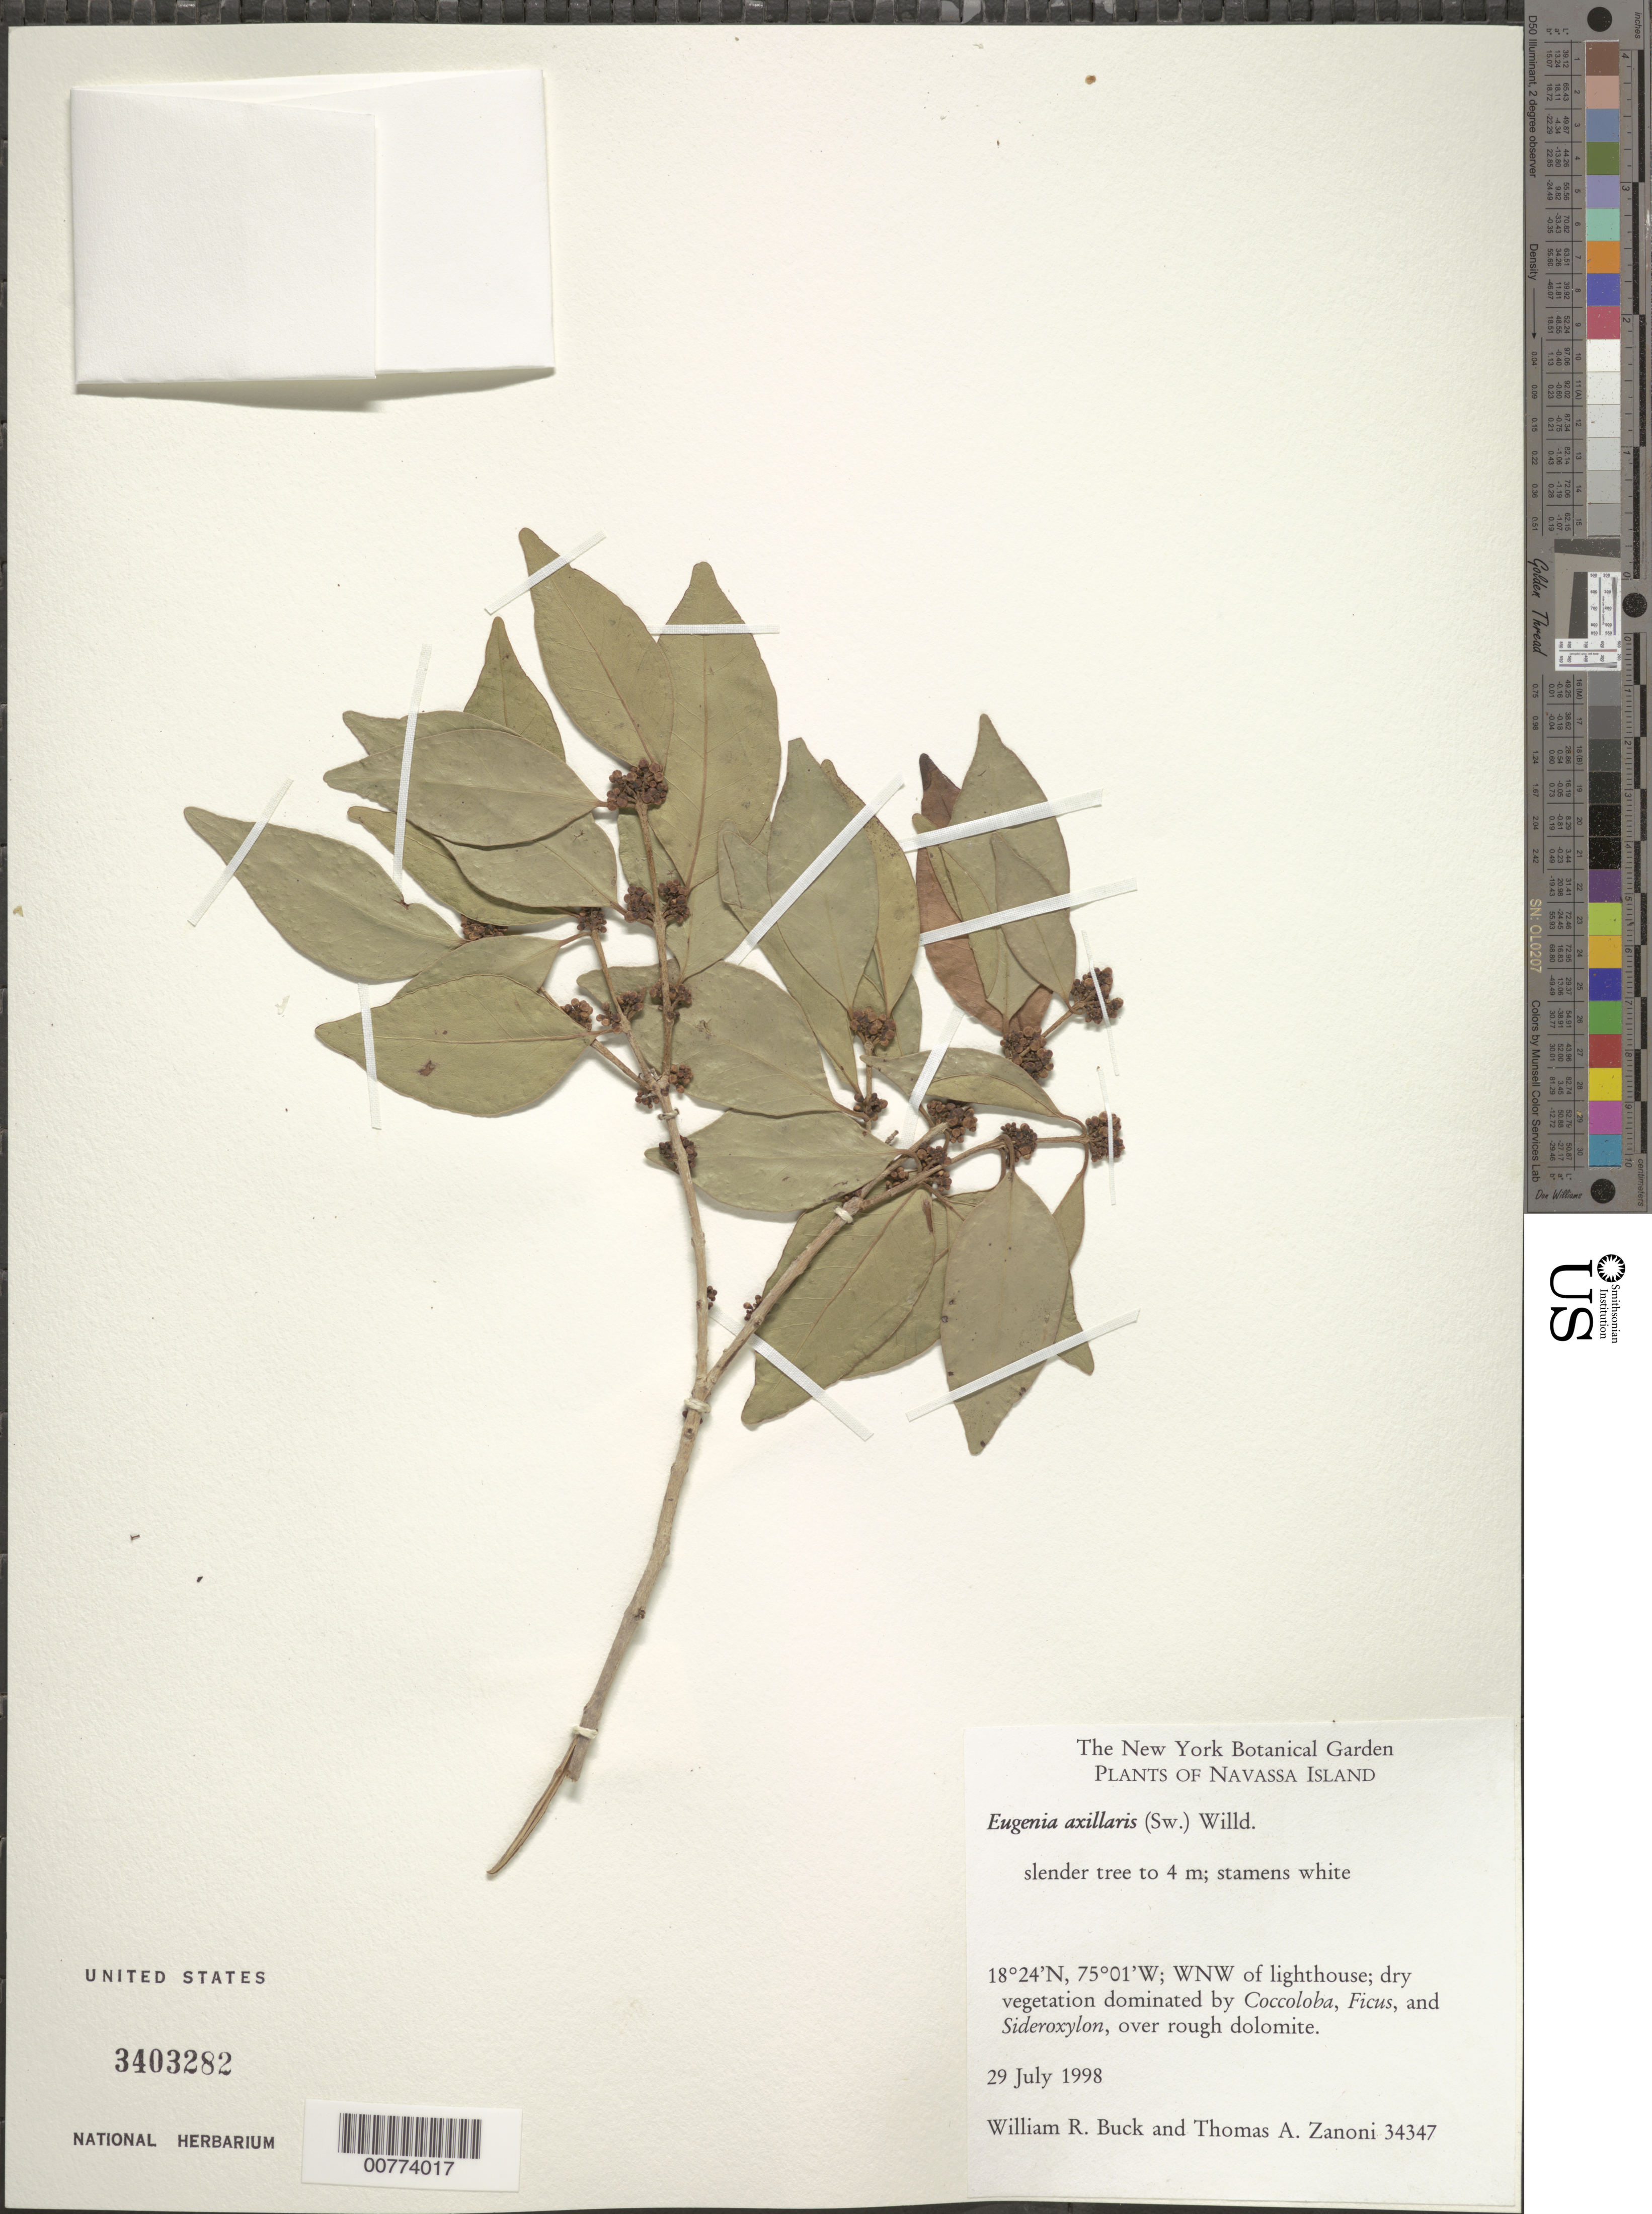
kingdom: Plantae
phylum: Tracheophyta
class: Magnoliopsida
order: Myrtales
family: Myrtaceae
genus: Eugenia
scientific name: Eugenia axillaris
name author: (Sw.) Willd.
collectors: W. R. Buck & T. A. Zanoni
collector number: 34347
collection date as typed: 29 Jul 1988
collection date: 1988-07-29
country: Navassa Island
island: Hispaniola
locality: WNW of lighthouse.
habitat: Dry vegetation dominated by Coccoloba, Ficus, and Sideroxylon, over rough dolomite.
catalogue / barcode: US 3403282